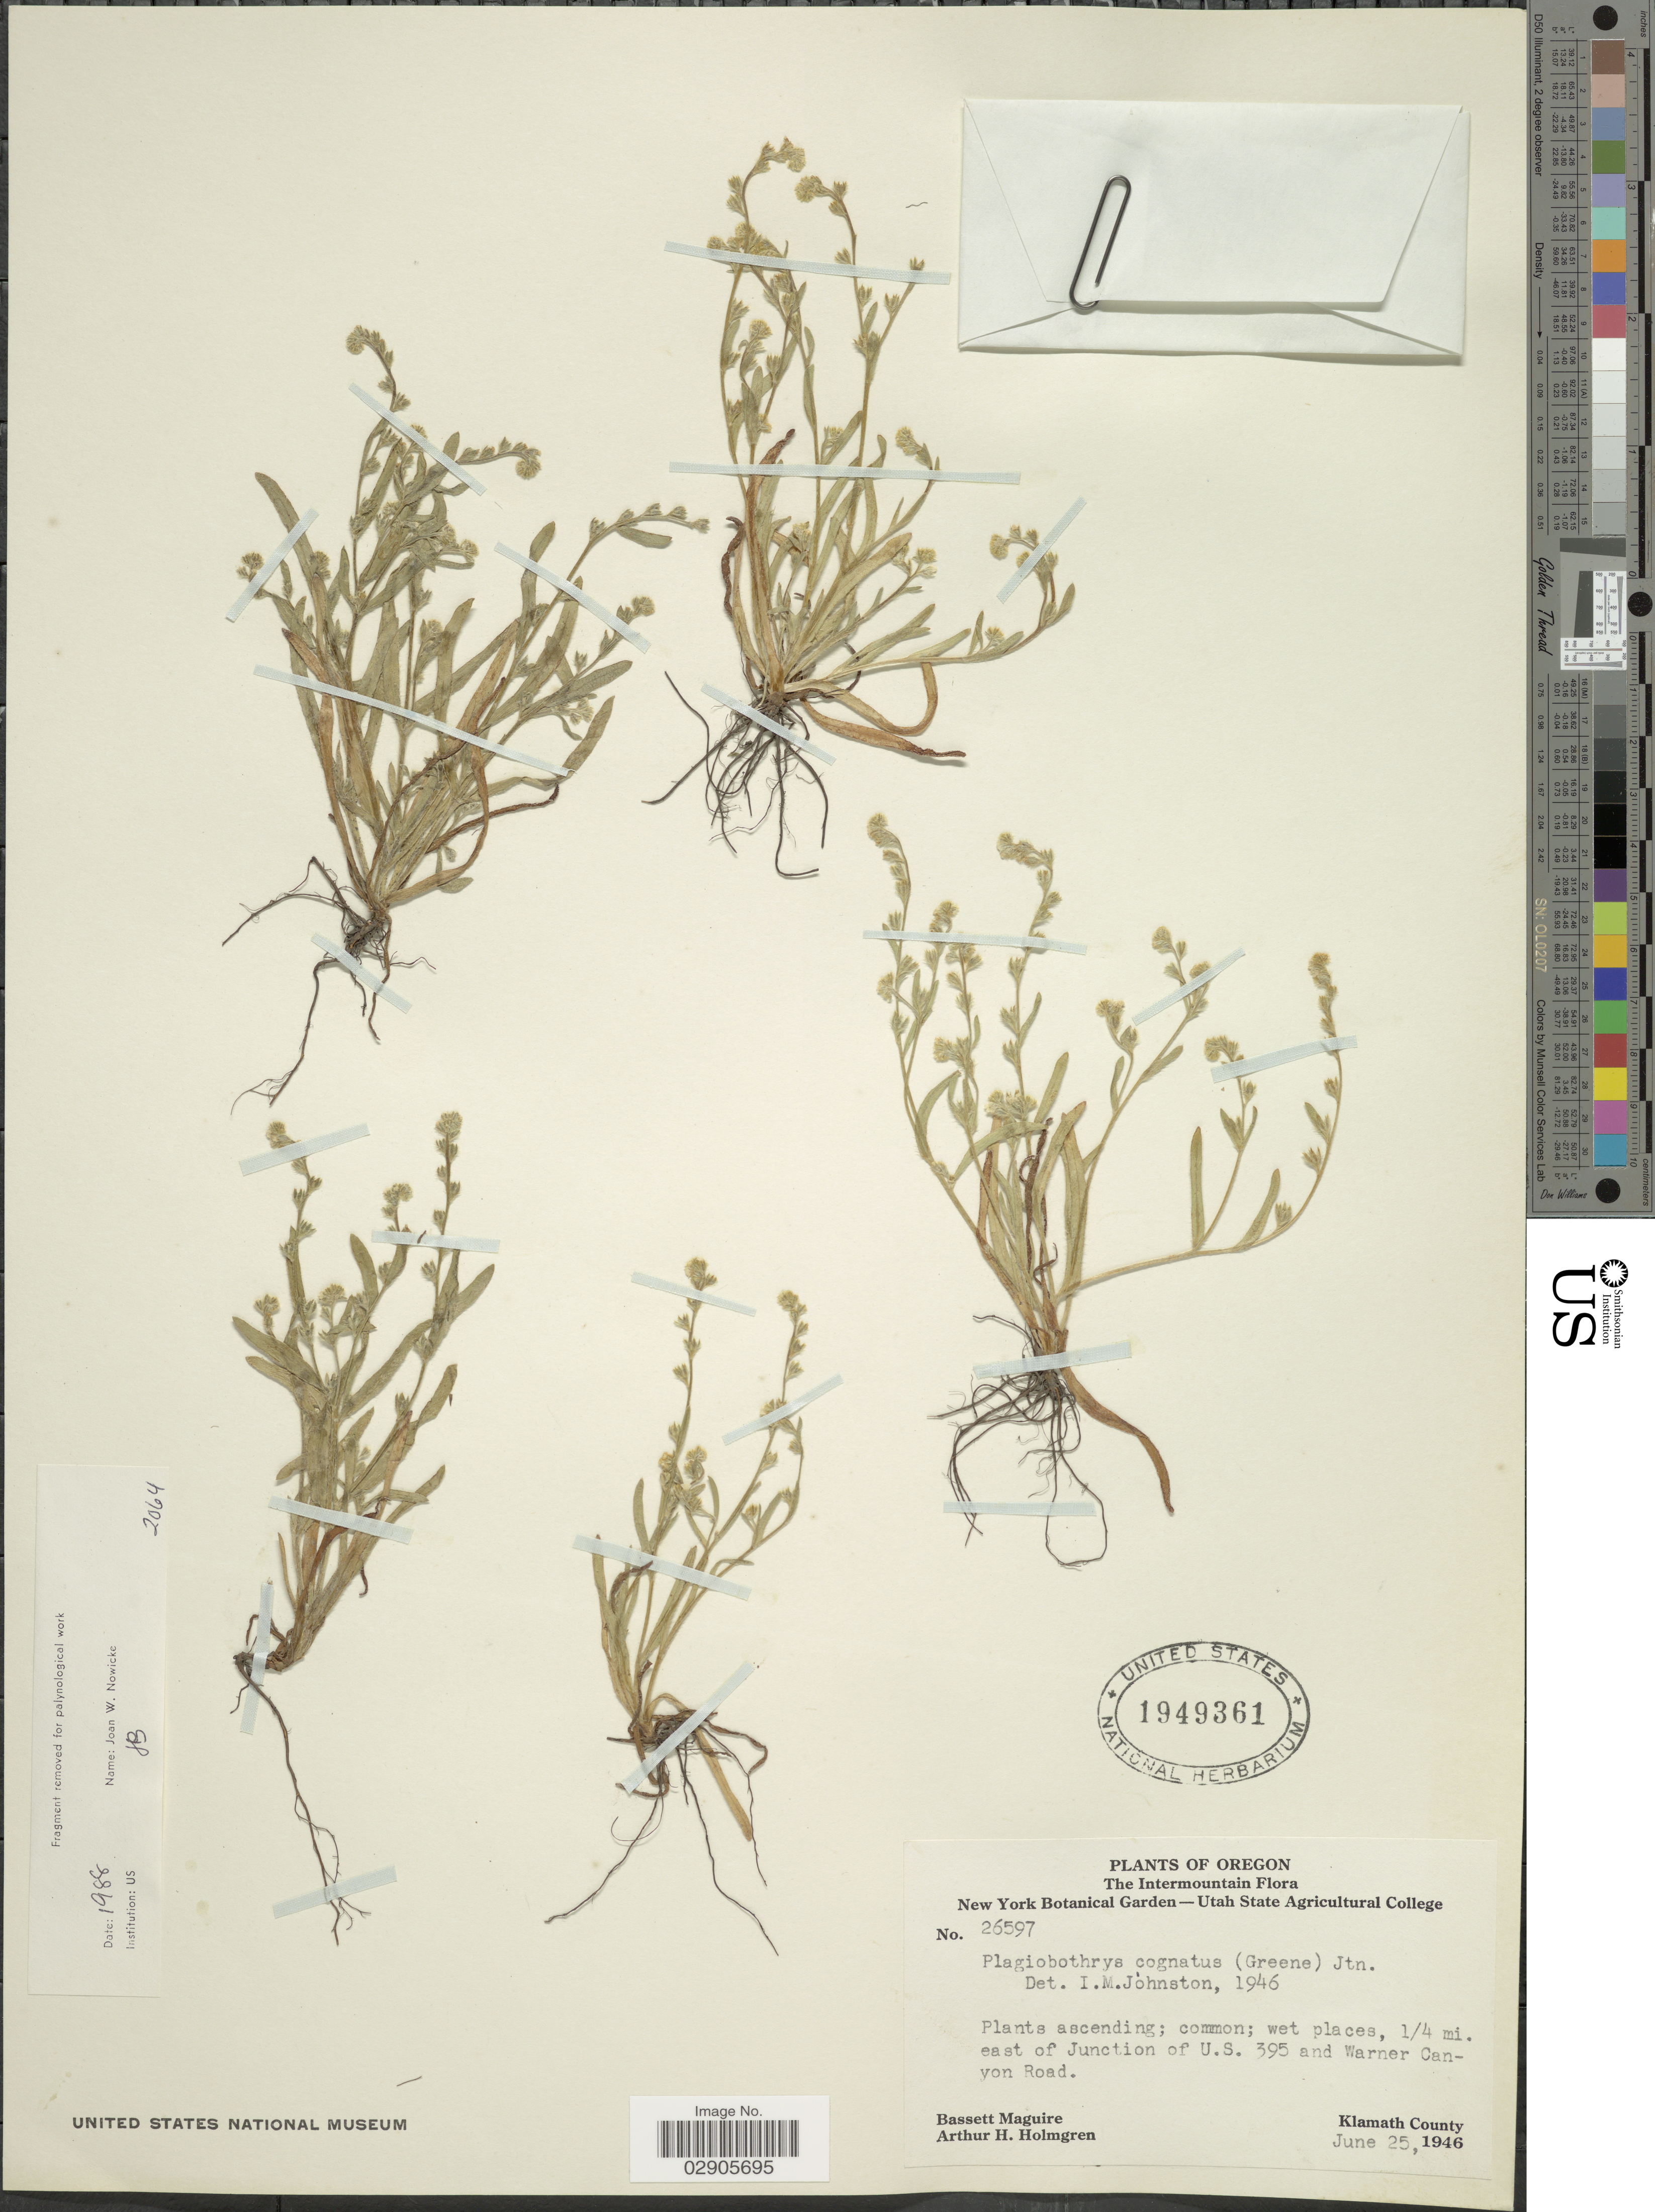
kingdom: Plantae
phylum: Tracheophyta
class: Magnoliopsida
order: Boraginales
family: Boraginaceae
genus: Plagiobothrys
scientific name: Plagiobothrys cognatus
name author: (Greene) I.M. Johnst.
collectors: B. Maguire & A. H. Holmgren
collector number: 26597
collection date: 1946-06-25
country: United States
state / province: Oregon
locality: The Intermountain. Wet Places, 1/4 mi. east of Junction of U.S. 395 and Warner Canyon Road. Klamath County.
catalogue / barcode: US 1949361